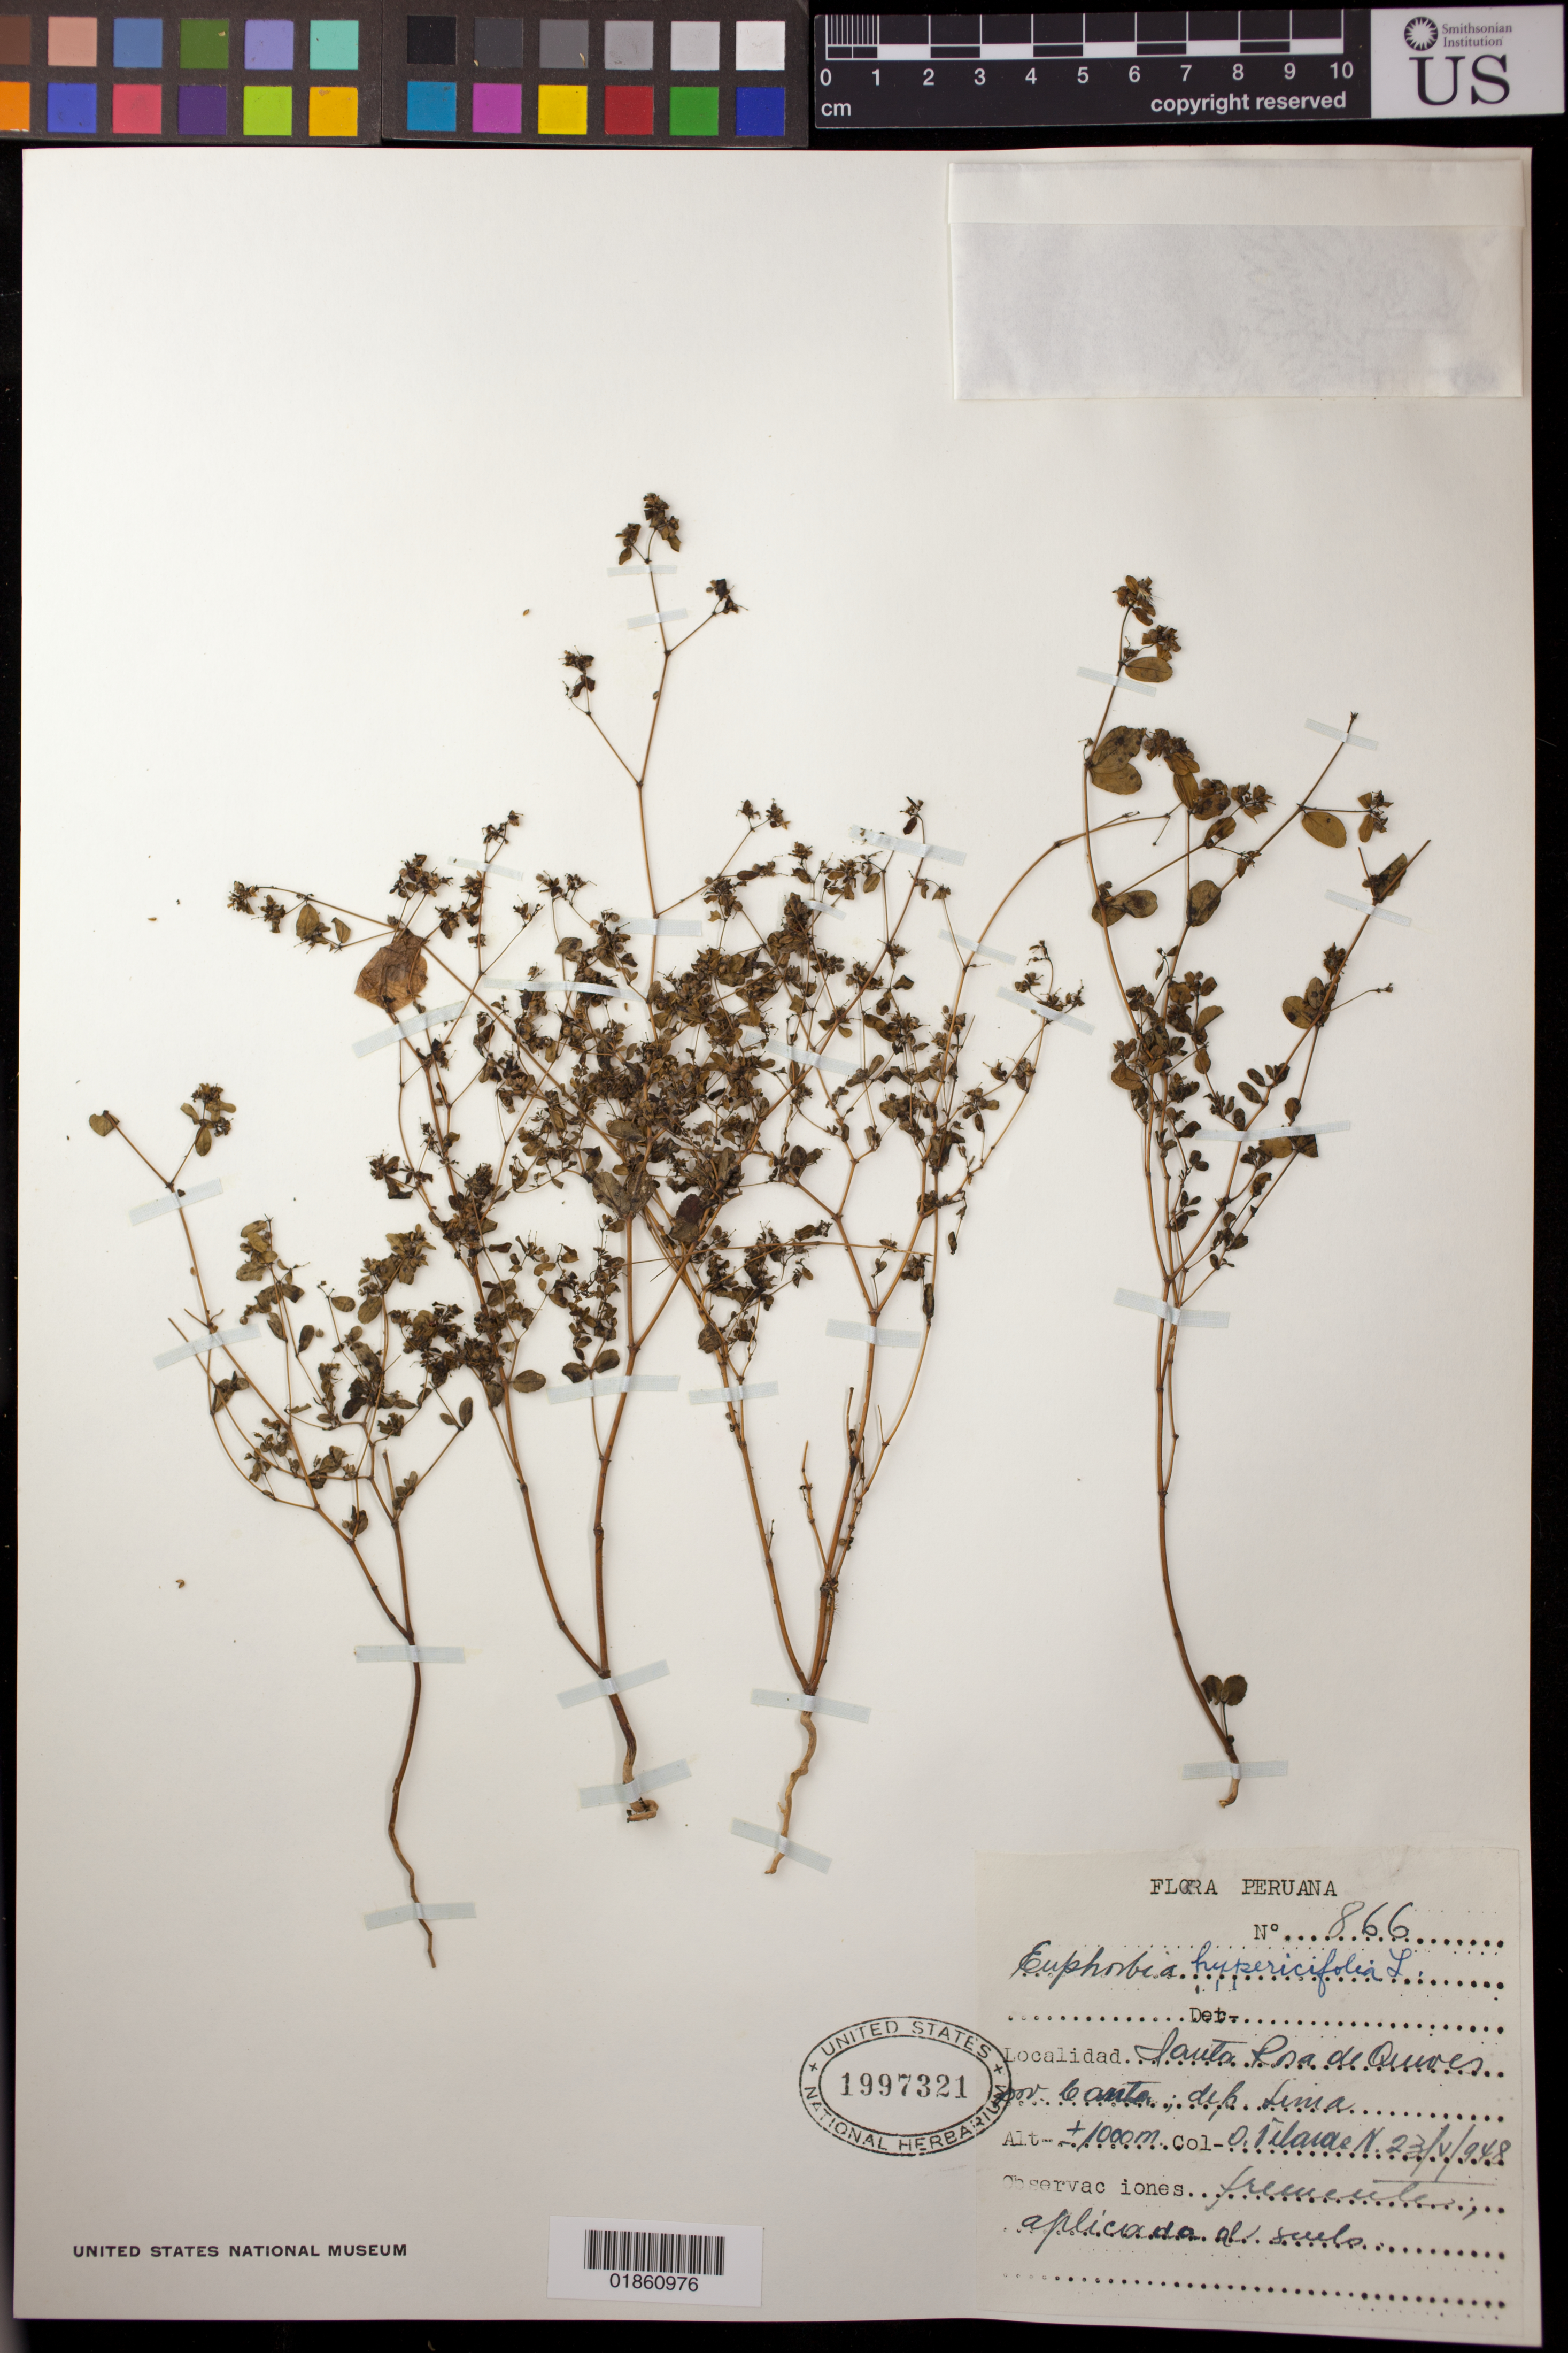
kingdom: Plantae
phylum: Tracheophyta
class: Magnoliopsida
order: Malpighiales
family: Euphorbiaceae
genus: Euphorbia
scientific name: Euphorbia hypericifolia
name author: L.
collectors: O. Velarde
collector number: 866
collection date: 1948-05-23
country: Peru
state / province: Lima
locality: Santa Rosa de Quives;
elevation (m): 1000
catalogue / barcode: US 1997321